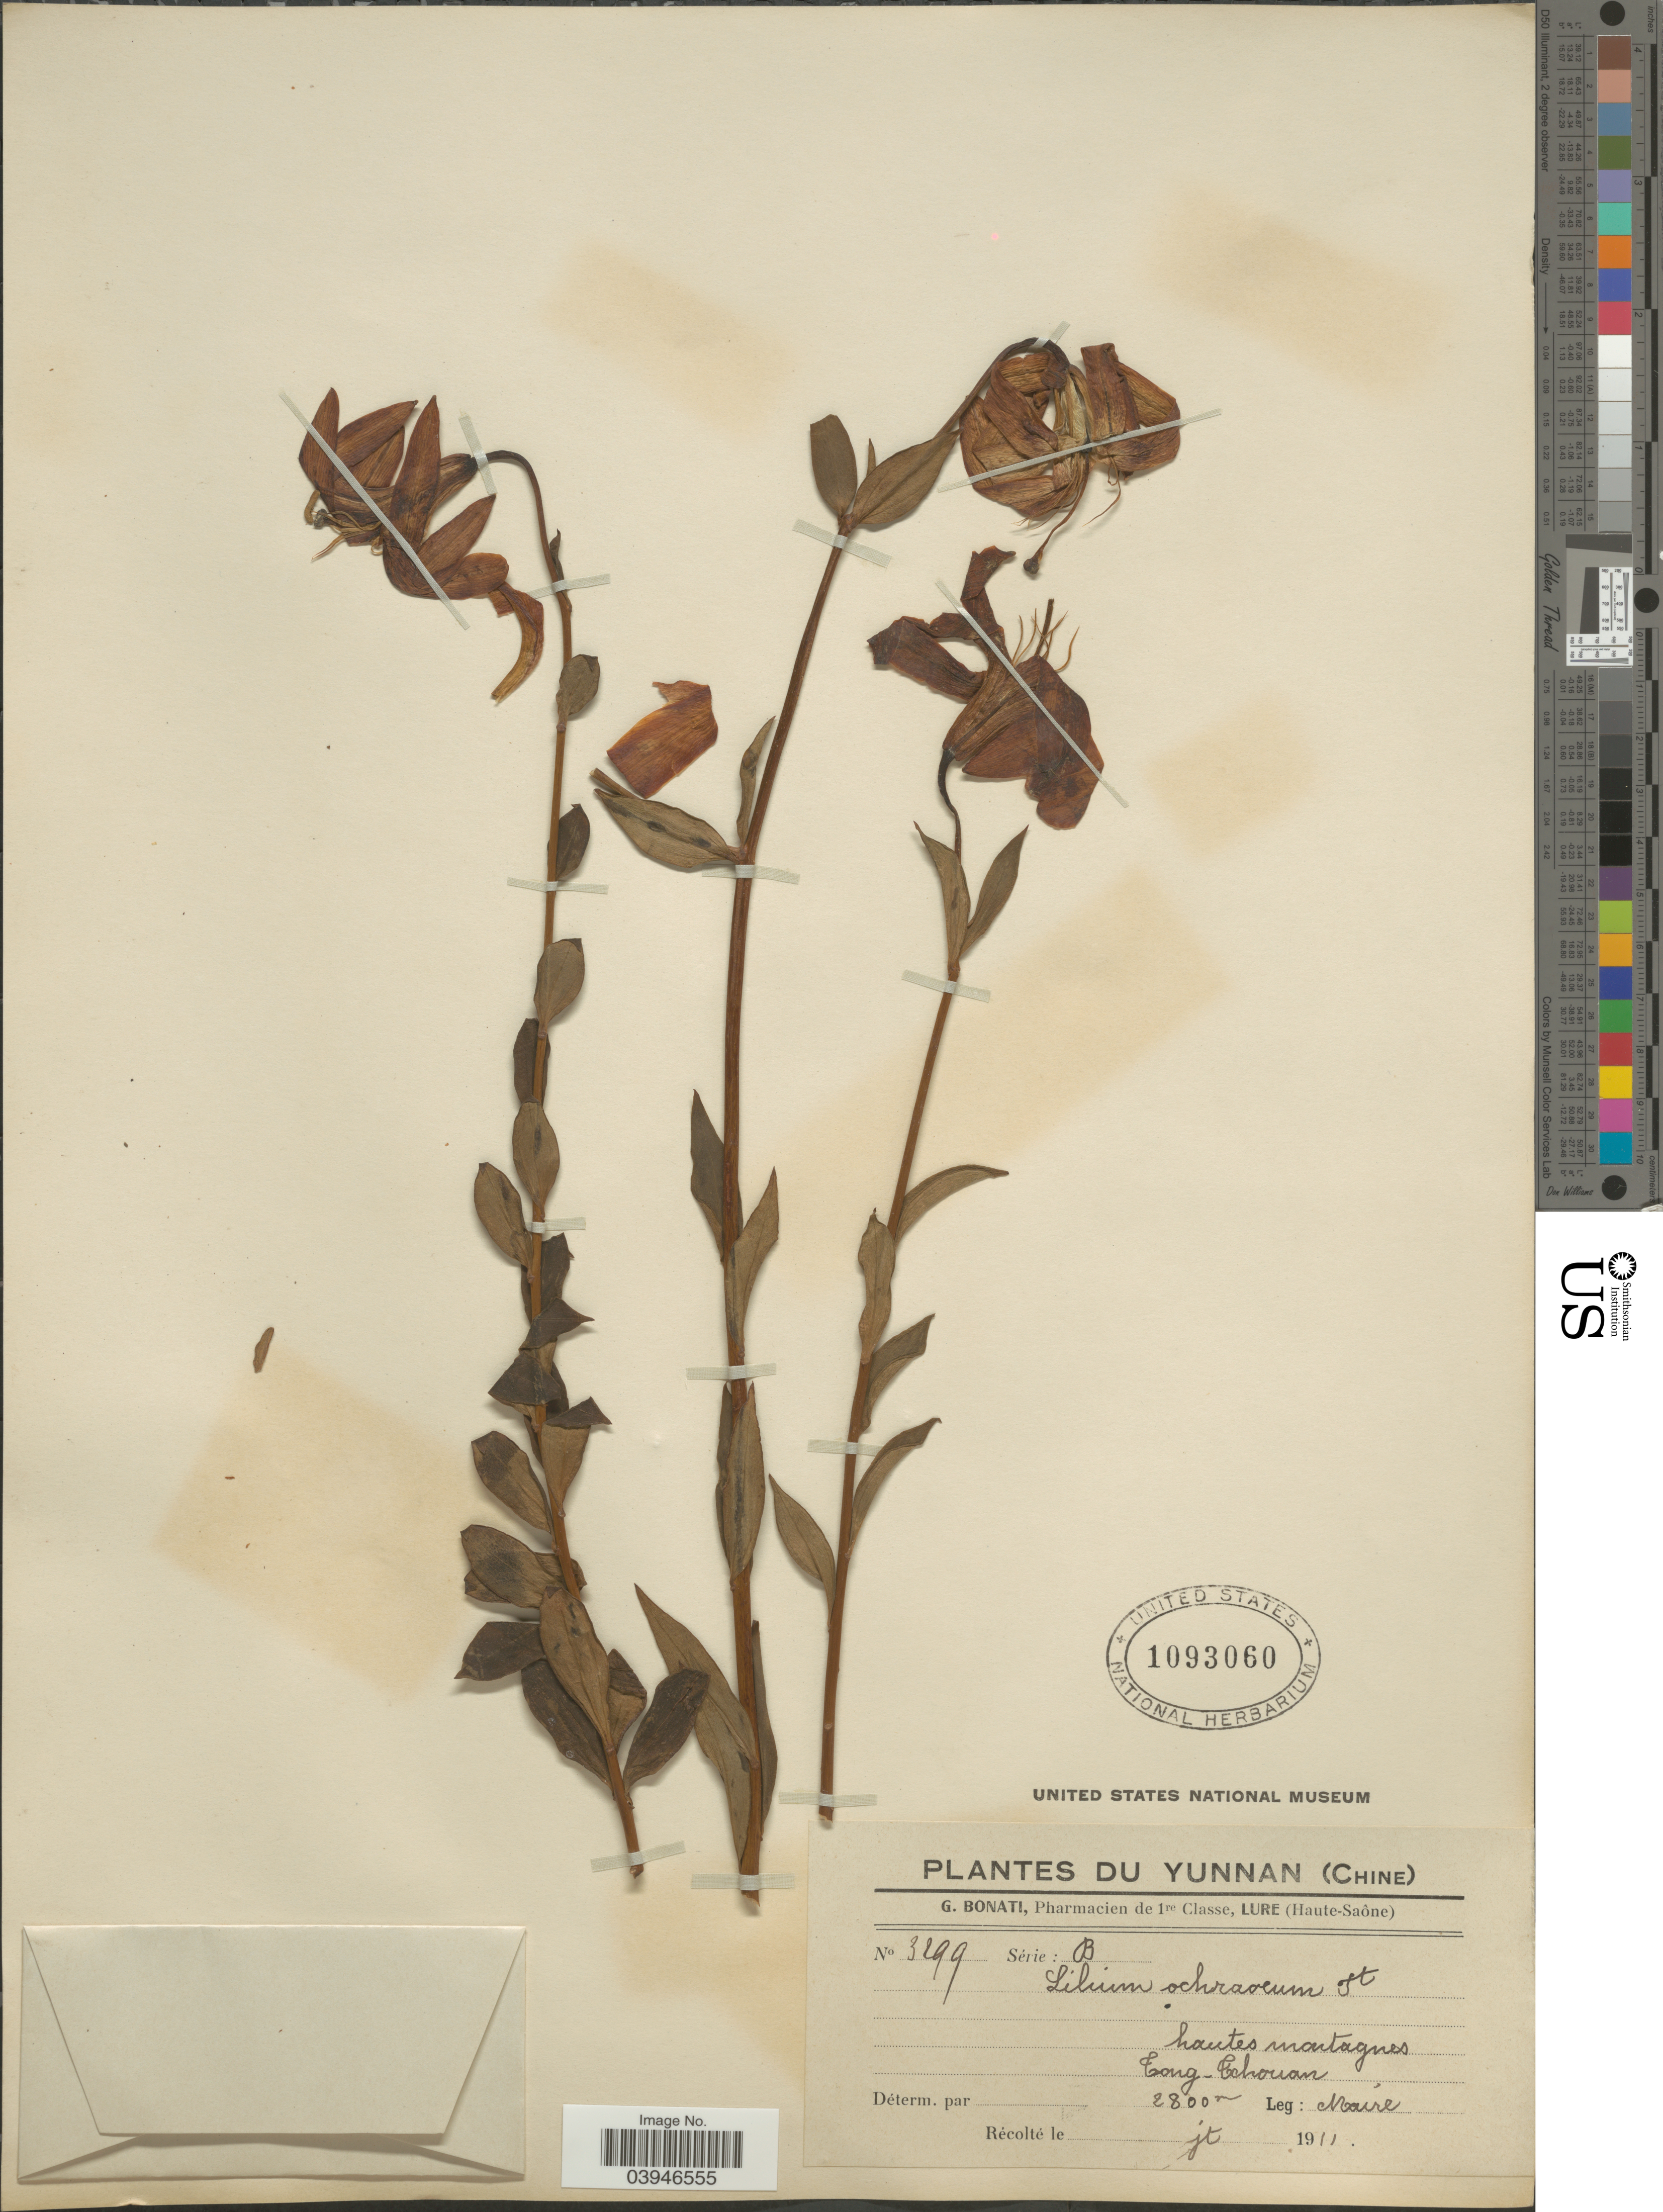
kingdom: Plantae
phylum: Tracheophyta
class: Liliopsida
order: Liliales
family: Liliaceae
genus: Lilium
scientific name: Lilium ochraceum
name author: Franch.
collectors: Maire, --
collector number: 3299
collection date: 1911-07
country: China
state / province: Yunnan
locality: Hautes montagnes Tong-Tchouan.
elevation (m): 2800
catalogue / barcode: US 1093060